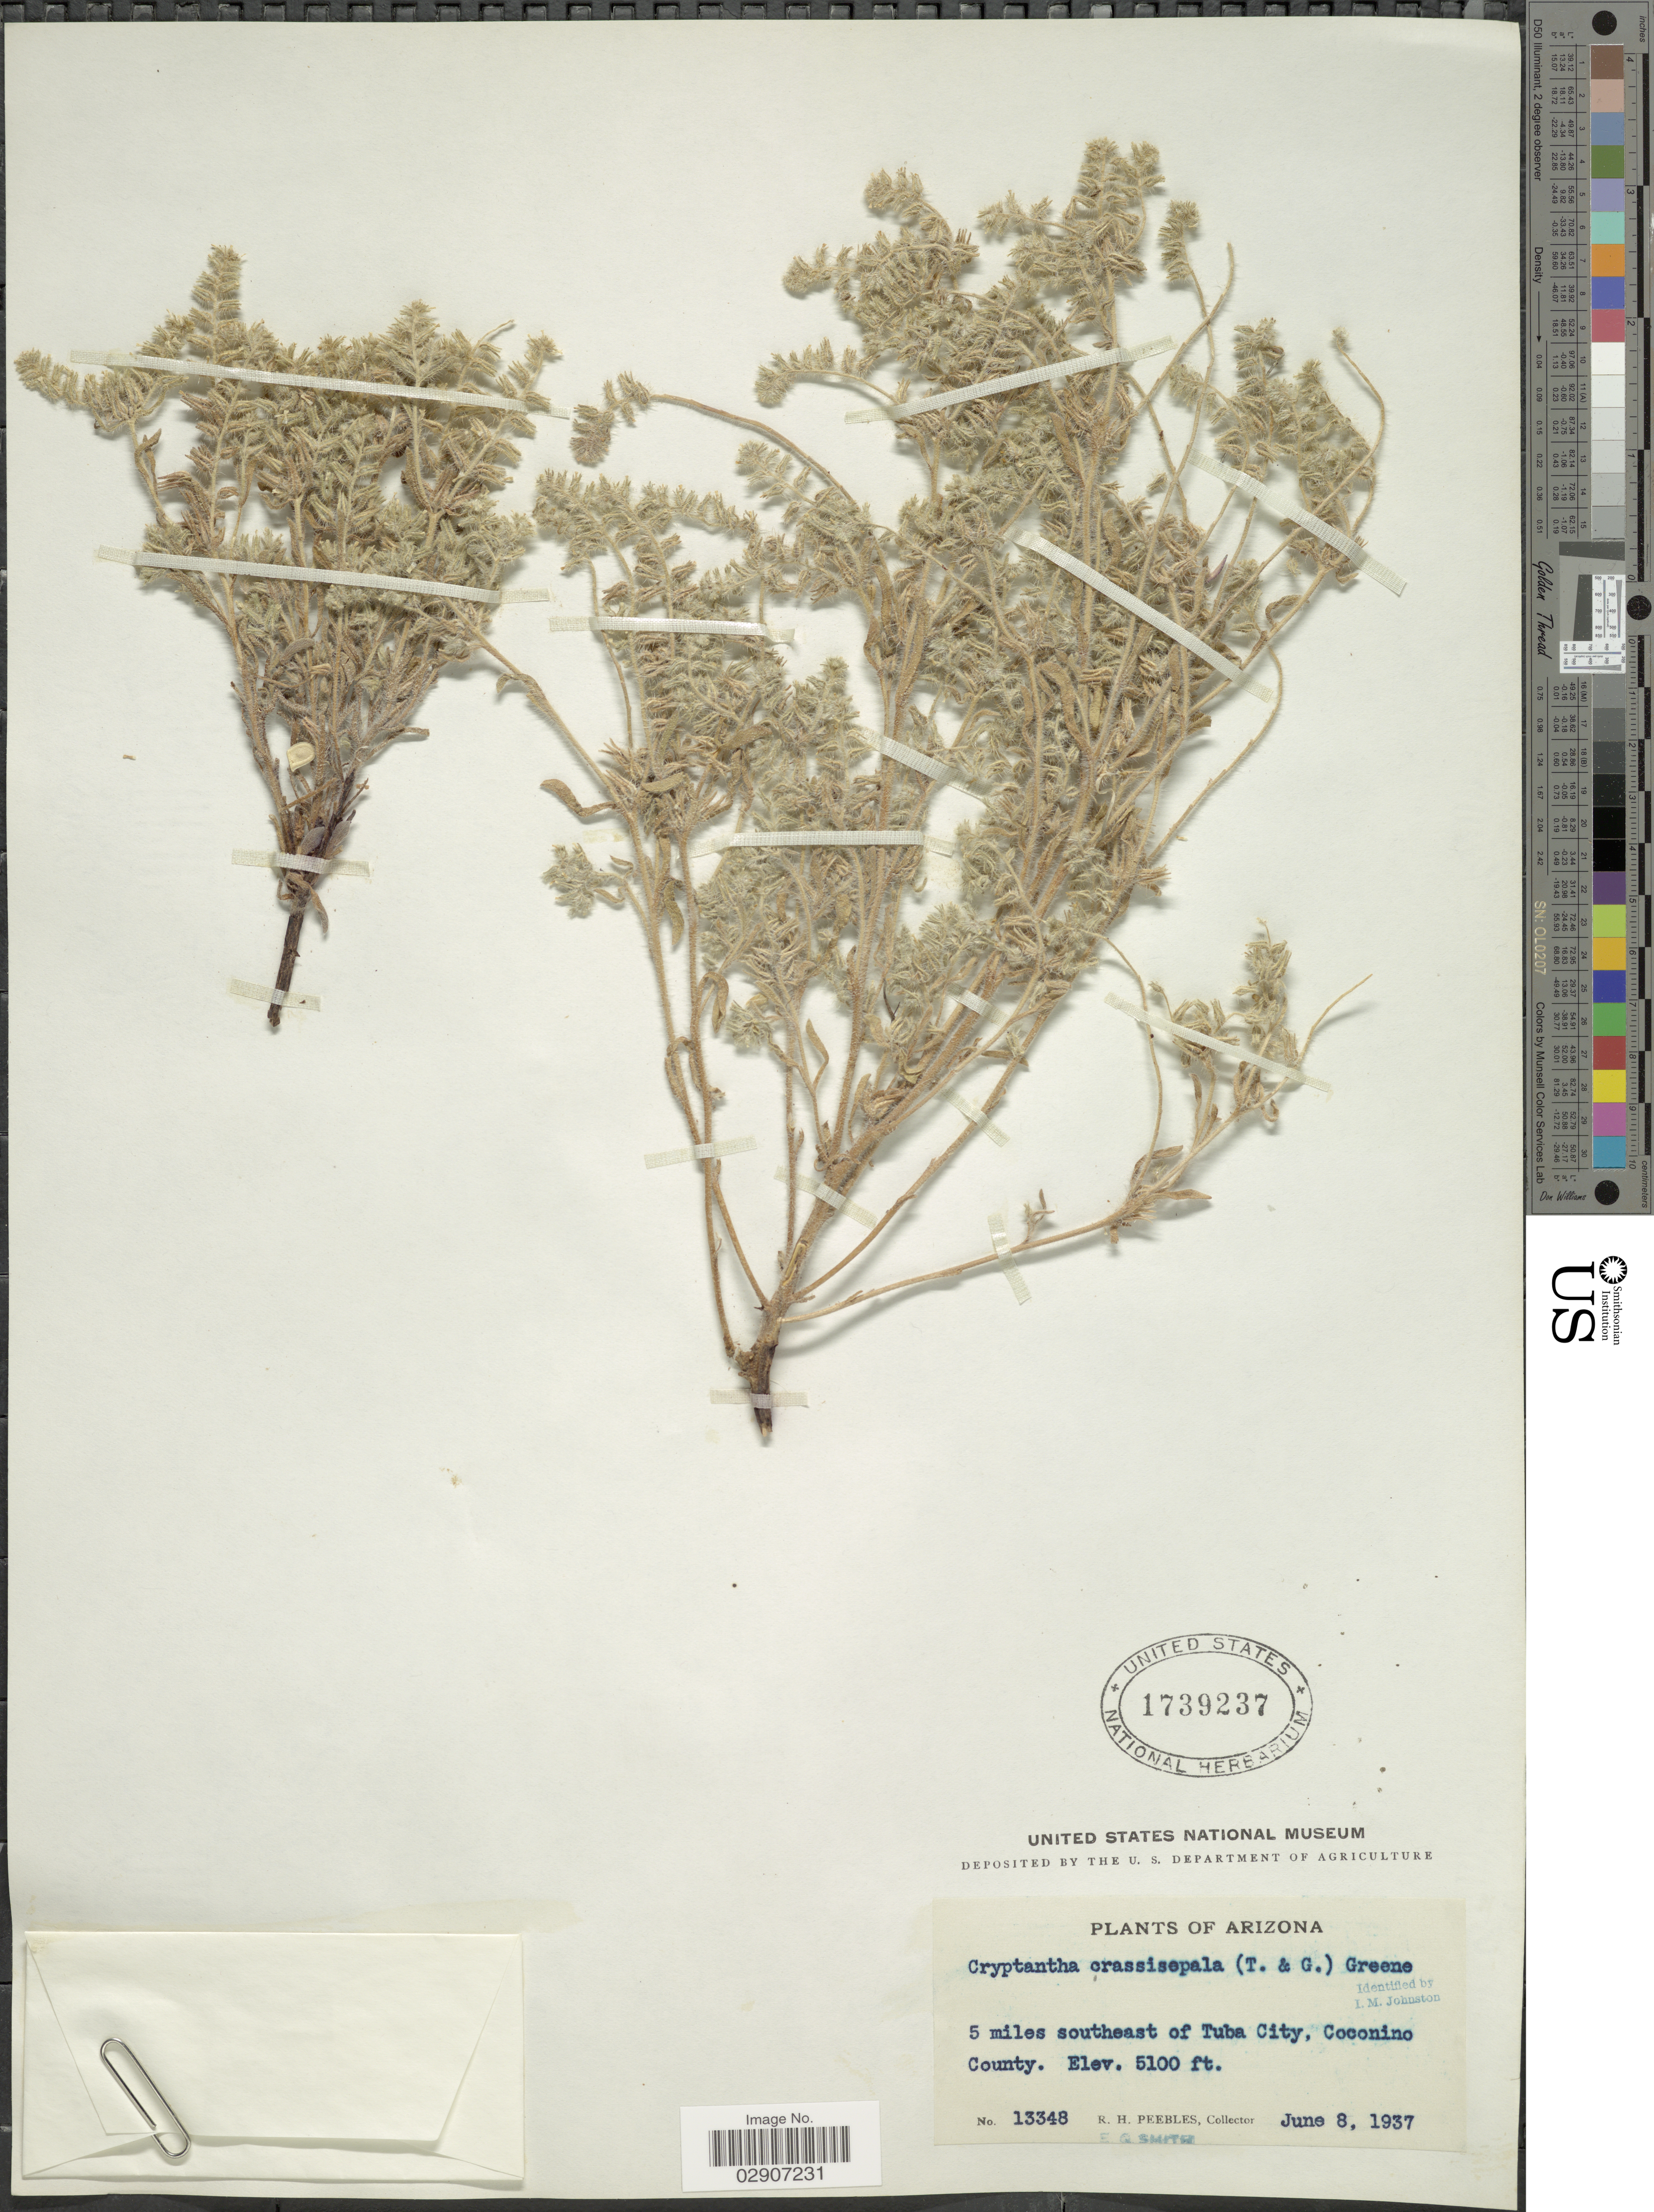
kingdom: Plantae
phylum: Tracheophyta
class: Magnoliopsida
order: Boraginales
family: Boraginaceae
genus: Cryptantha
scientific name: Cryptantha crassisepala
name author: (Torr. & A. Gray) Greene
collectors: R. H. Peebles & E. G. Smith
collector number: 13348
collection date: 1937-06-08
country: United States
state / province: Arizona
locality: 5 miles southeast of Tuba City, Coconino County.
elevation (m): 1554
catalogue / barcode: US 1739237